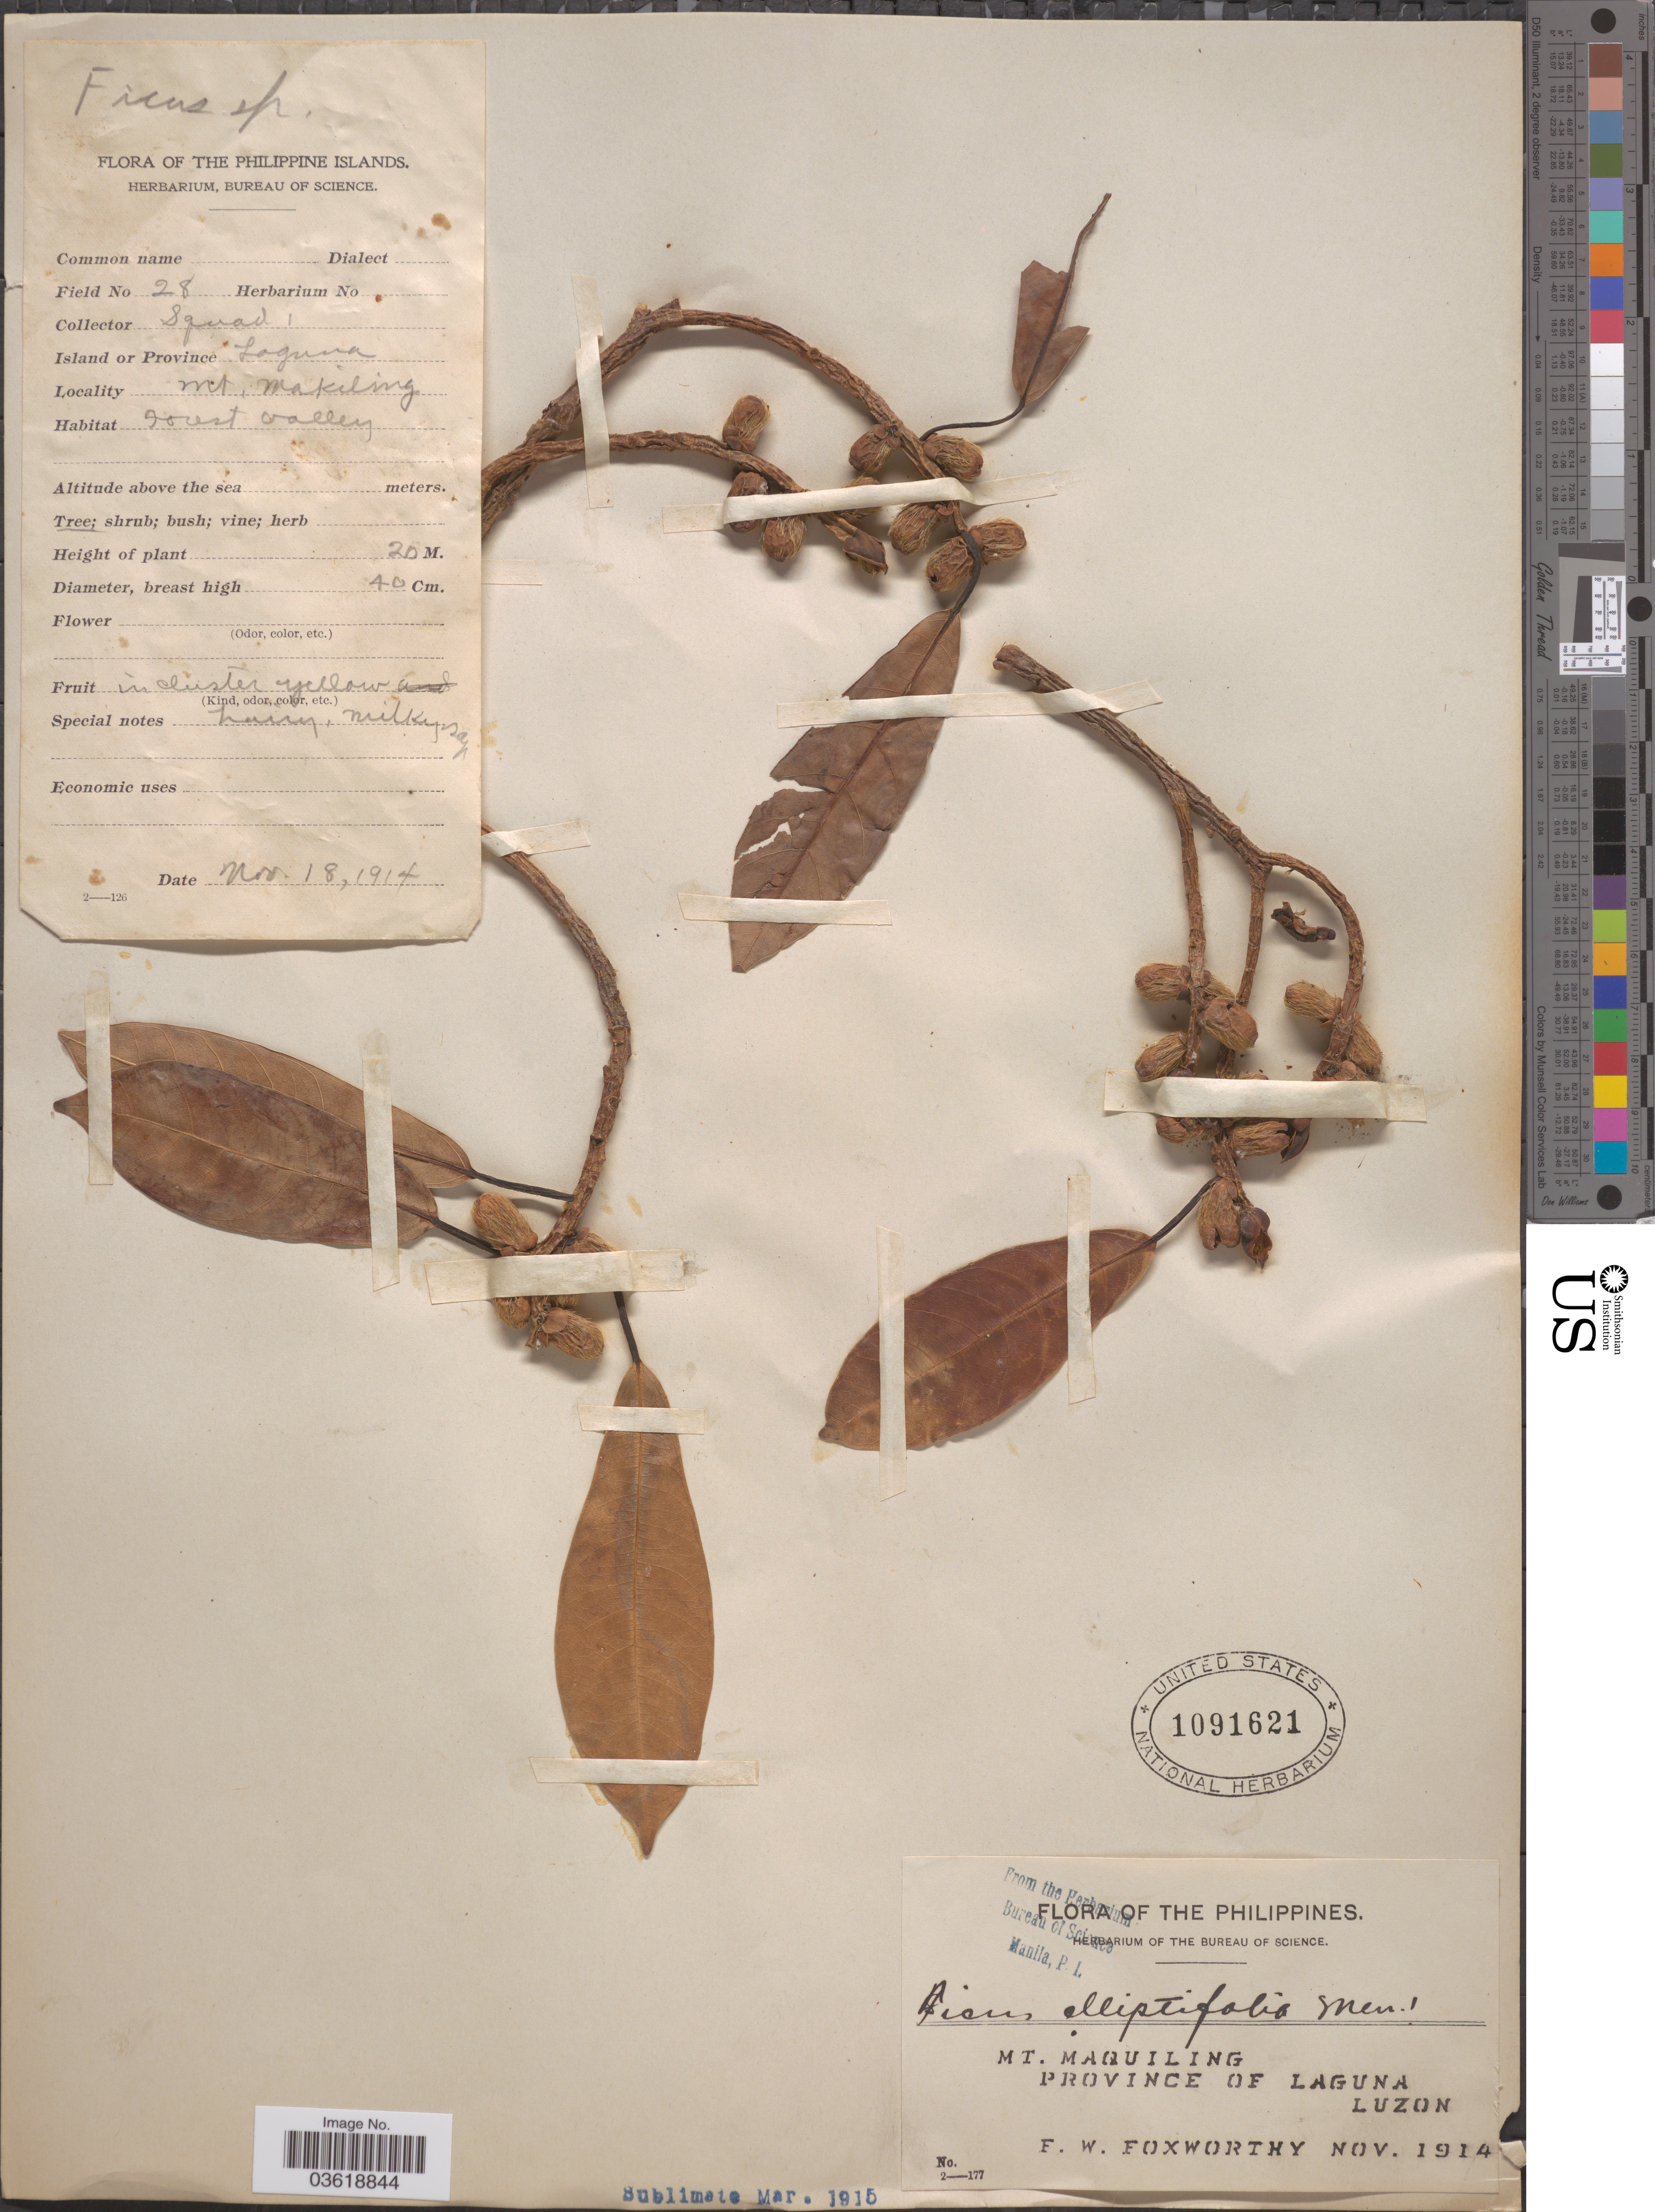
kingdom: Plantae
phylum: Tracheophyta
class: Magnoliopsida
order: Rosales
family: Moraceae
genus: Ficus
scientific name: Ficus elliptifolia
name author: Merr.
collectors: F. W. Foxworthy & Squad 1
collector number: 28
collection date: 1914-11-18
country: Philippines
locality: Mt. Maquiling. Province of Laguna. Luzon. Mt. Makiling. Govrt* Valley.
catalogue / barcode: US 1091621